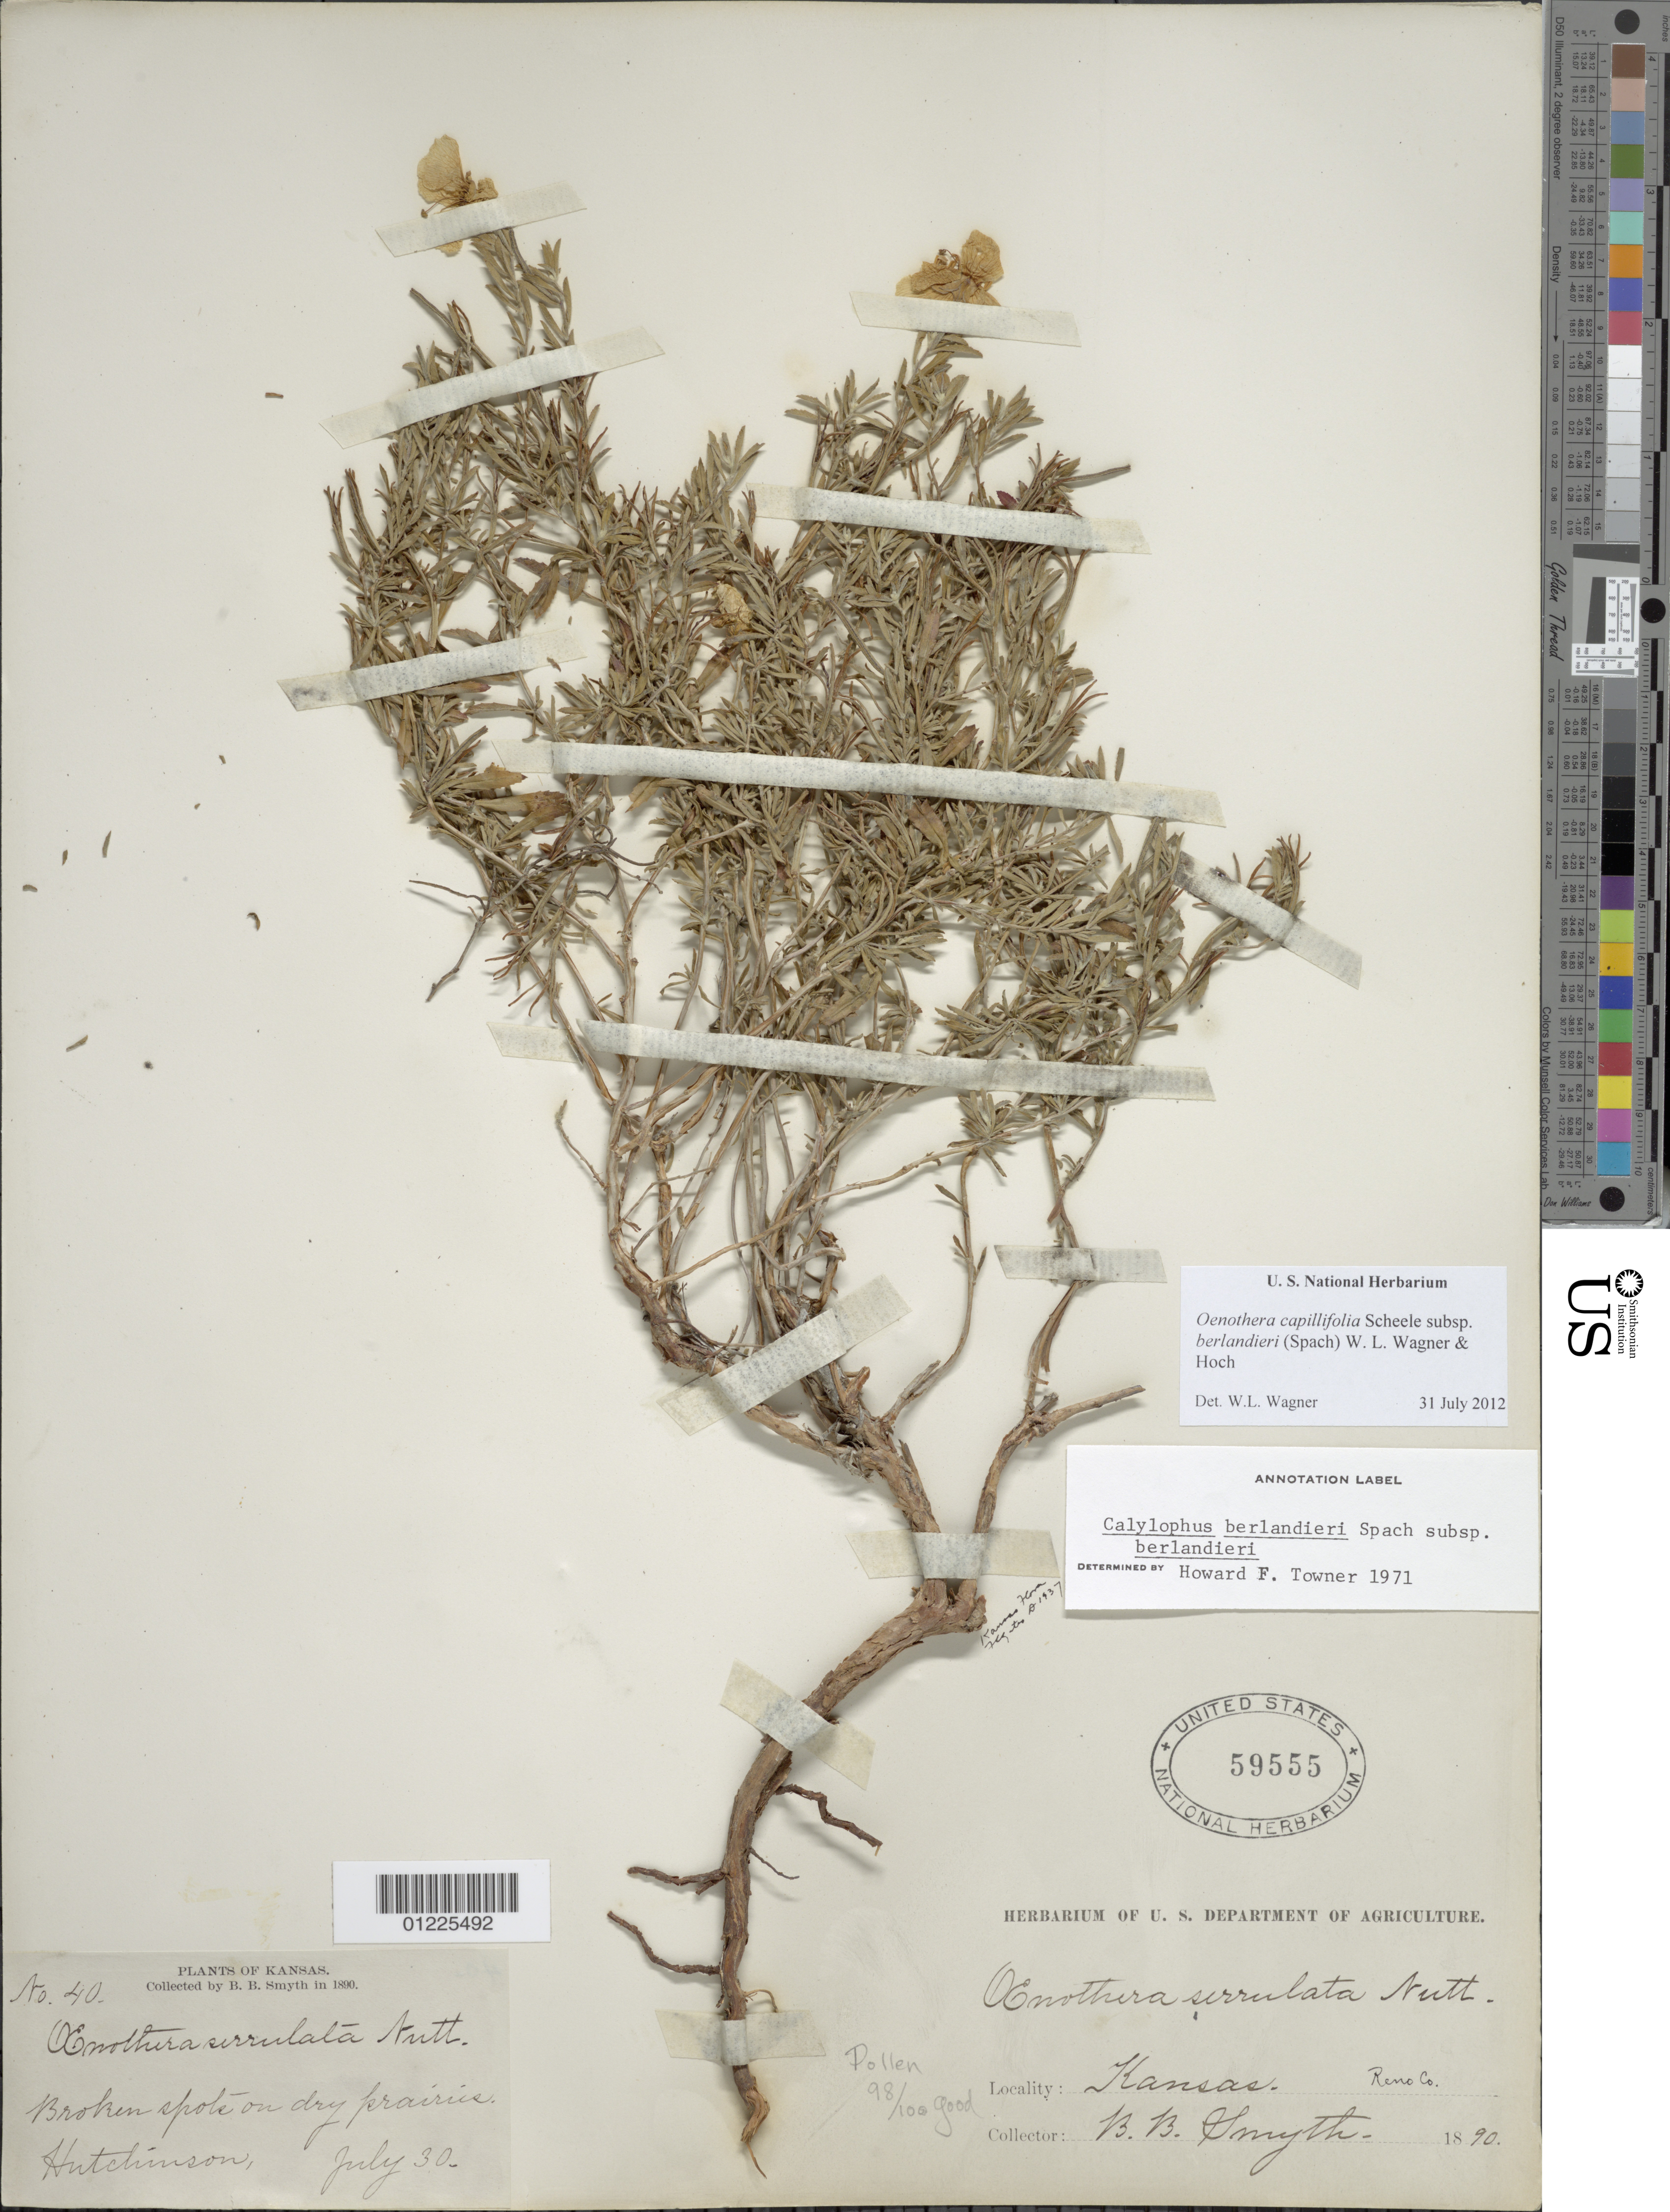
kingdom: Plantae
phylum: Tracheophyta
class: Magnoliopsida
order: Myrtales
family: Onagraceae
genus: Oenothera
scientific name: Oenothera capillifolia subsp. berlandieri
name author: (Spach) W.L. Wagner & Hoch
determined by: Wagner, W. L., (BOT), Smithsonian Institution - National Museum of Natural History (UNITED STATES)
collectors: B. Smyth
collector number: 40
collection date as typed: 30 Jul 1890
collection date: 1890-07-30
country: United States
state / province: Kansas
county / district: Reno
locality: Hutchinson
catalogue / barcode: US 59555